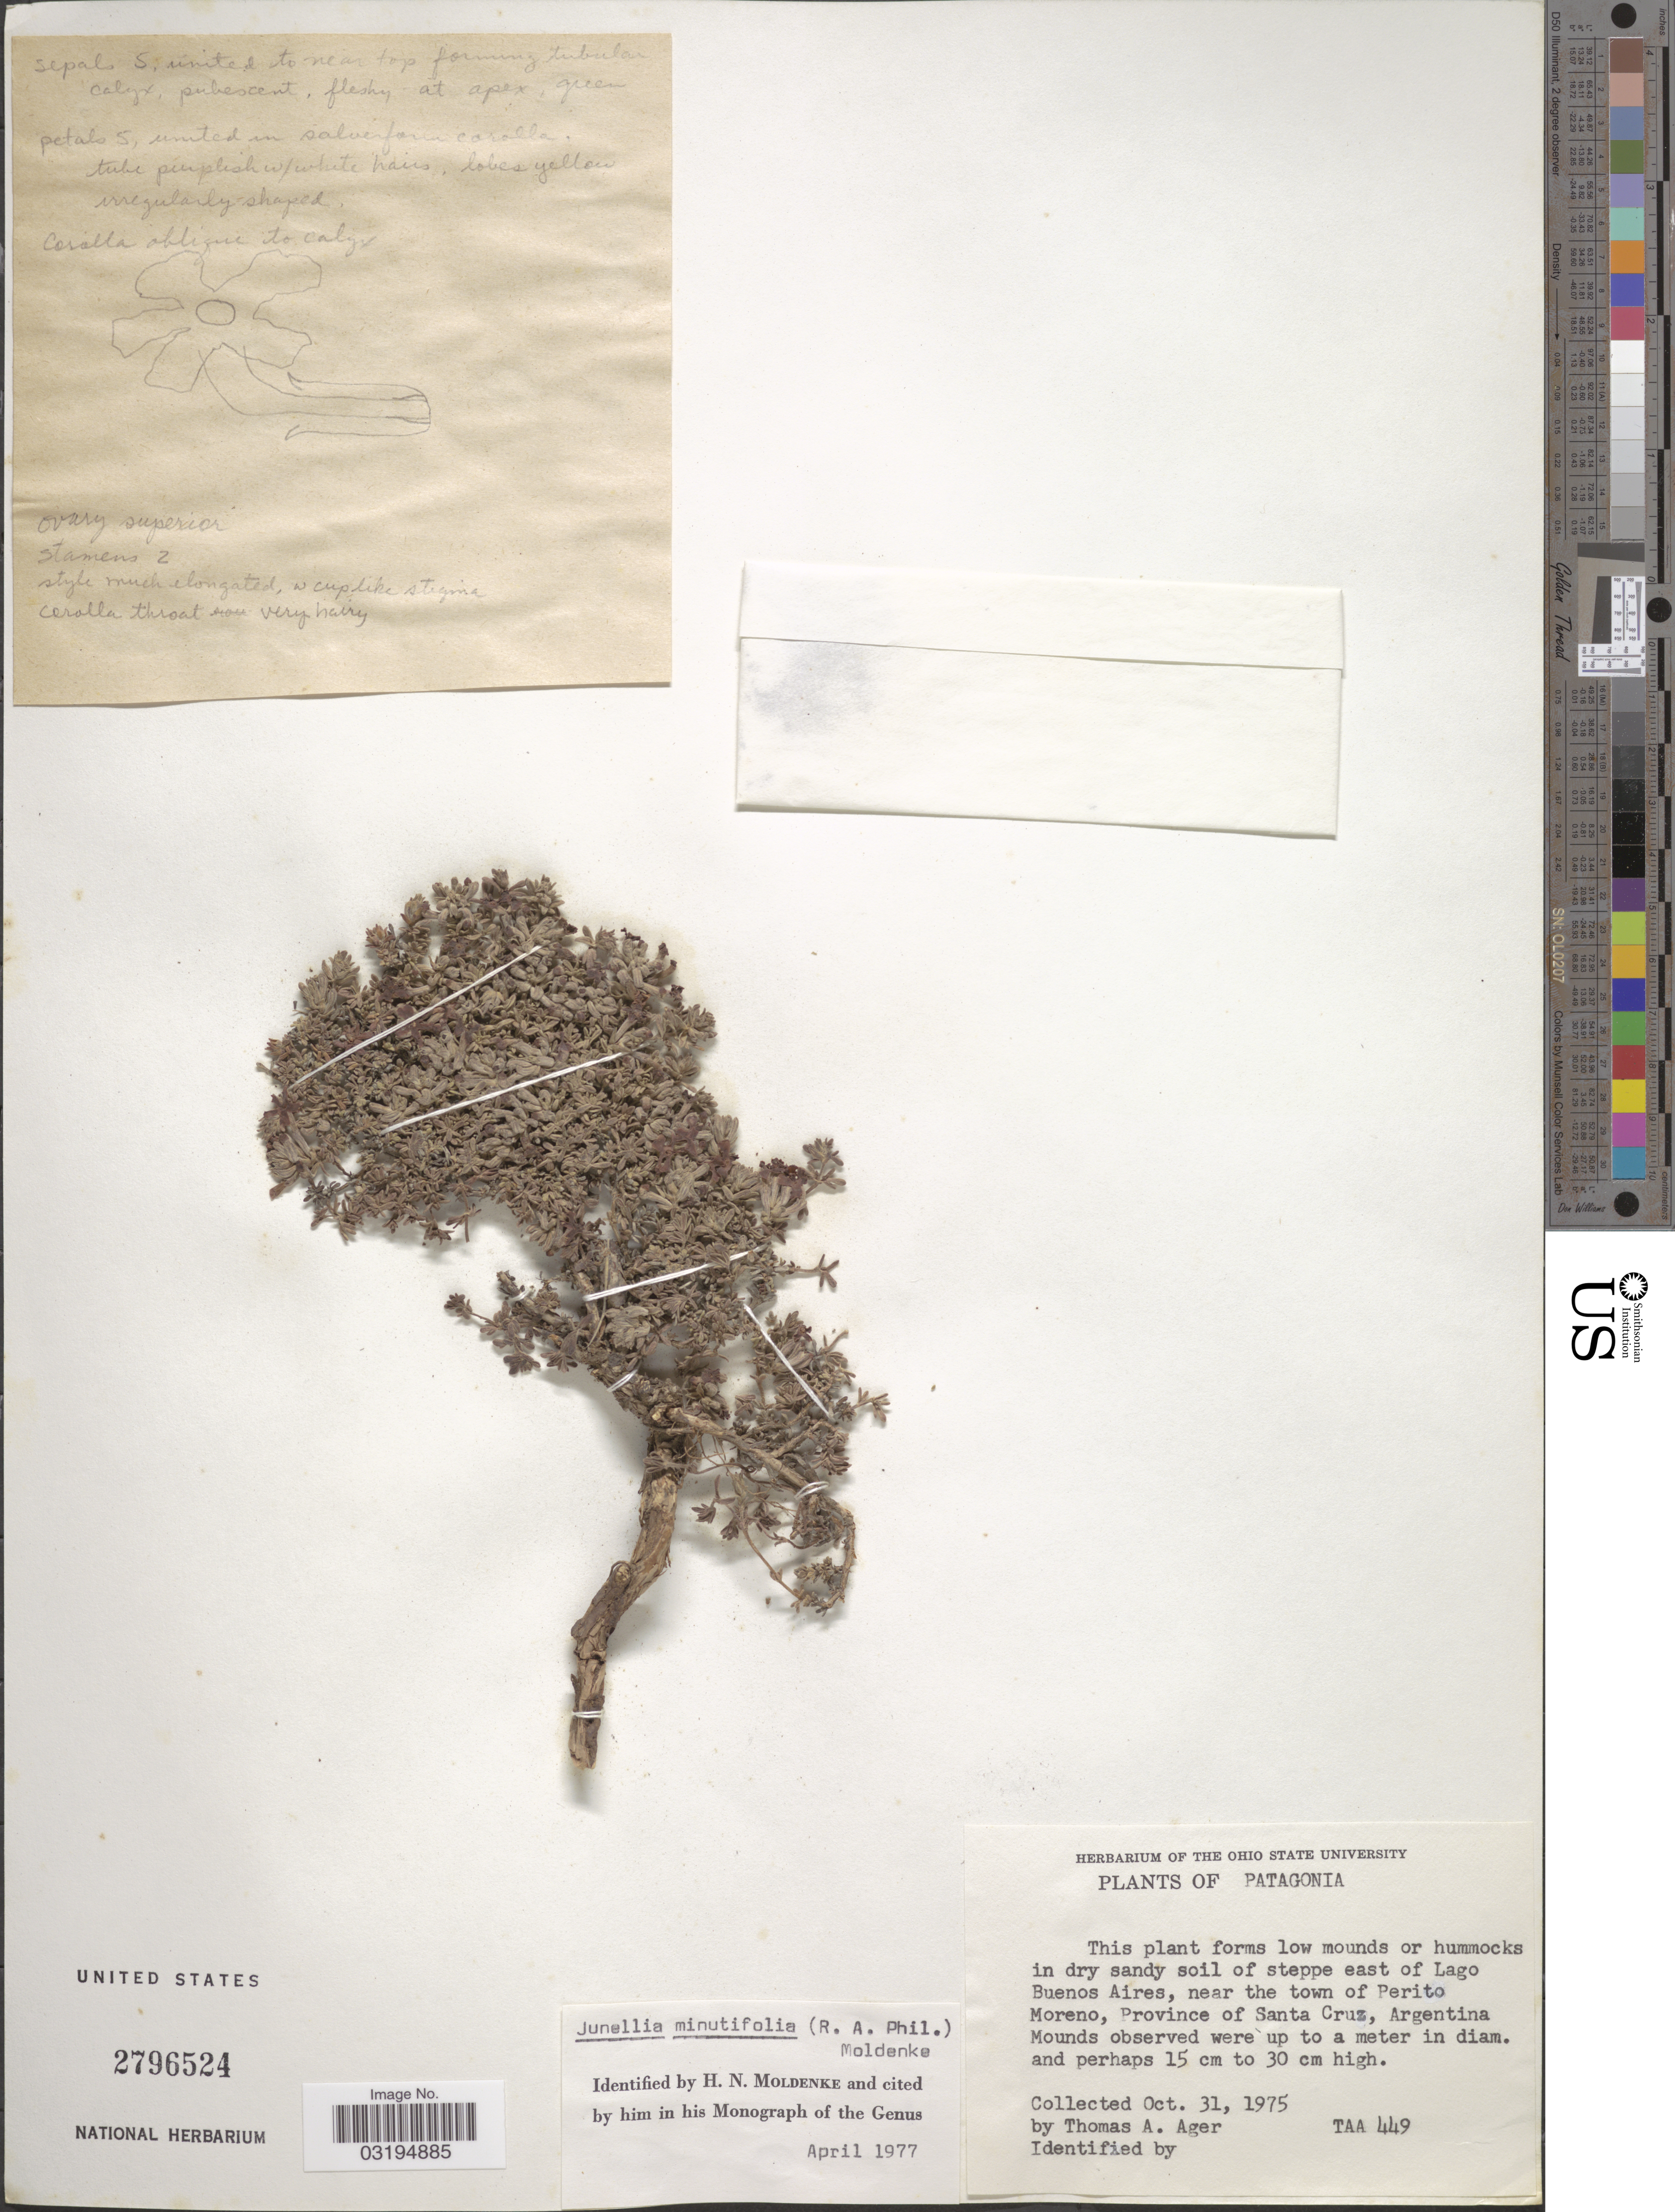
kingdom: Plantae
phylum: Tracheophyta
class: Magnoliopsida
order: Lamiales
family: Verbenaceae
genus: Junellia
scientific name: Junellia tridactylites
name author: (Lag.) Moldenke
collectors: T. A. Ager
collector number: TAA449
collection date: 1975-10-31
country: Argentina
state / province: Santa Cruz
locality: Patagonia, In dry sandy soil of steppe east of Lago Buenos Aires, near the town of Perito Moreno, Province of Santa Cruz.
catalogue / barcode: US 2796524